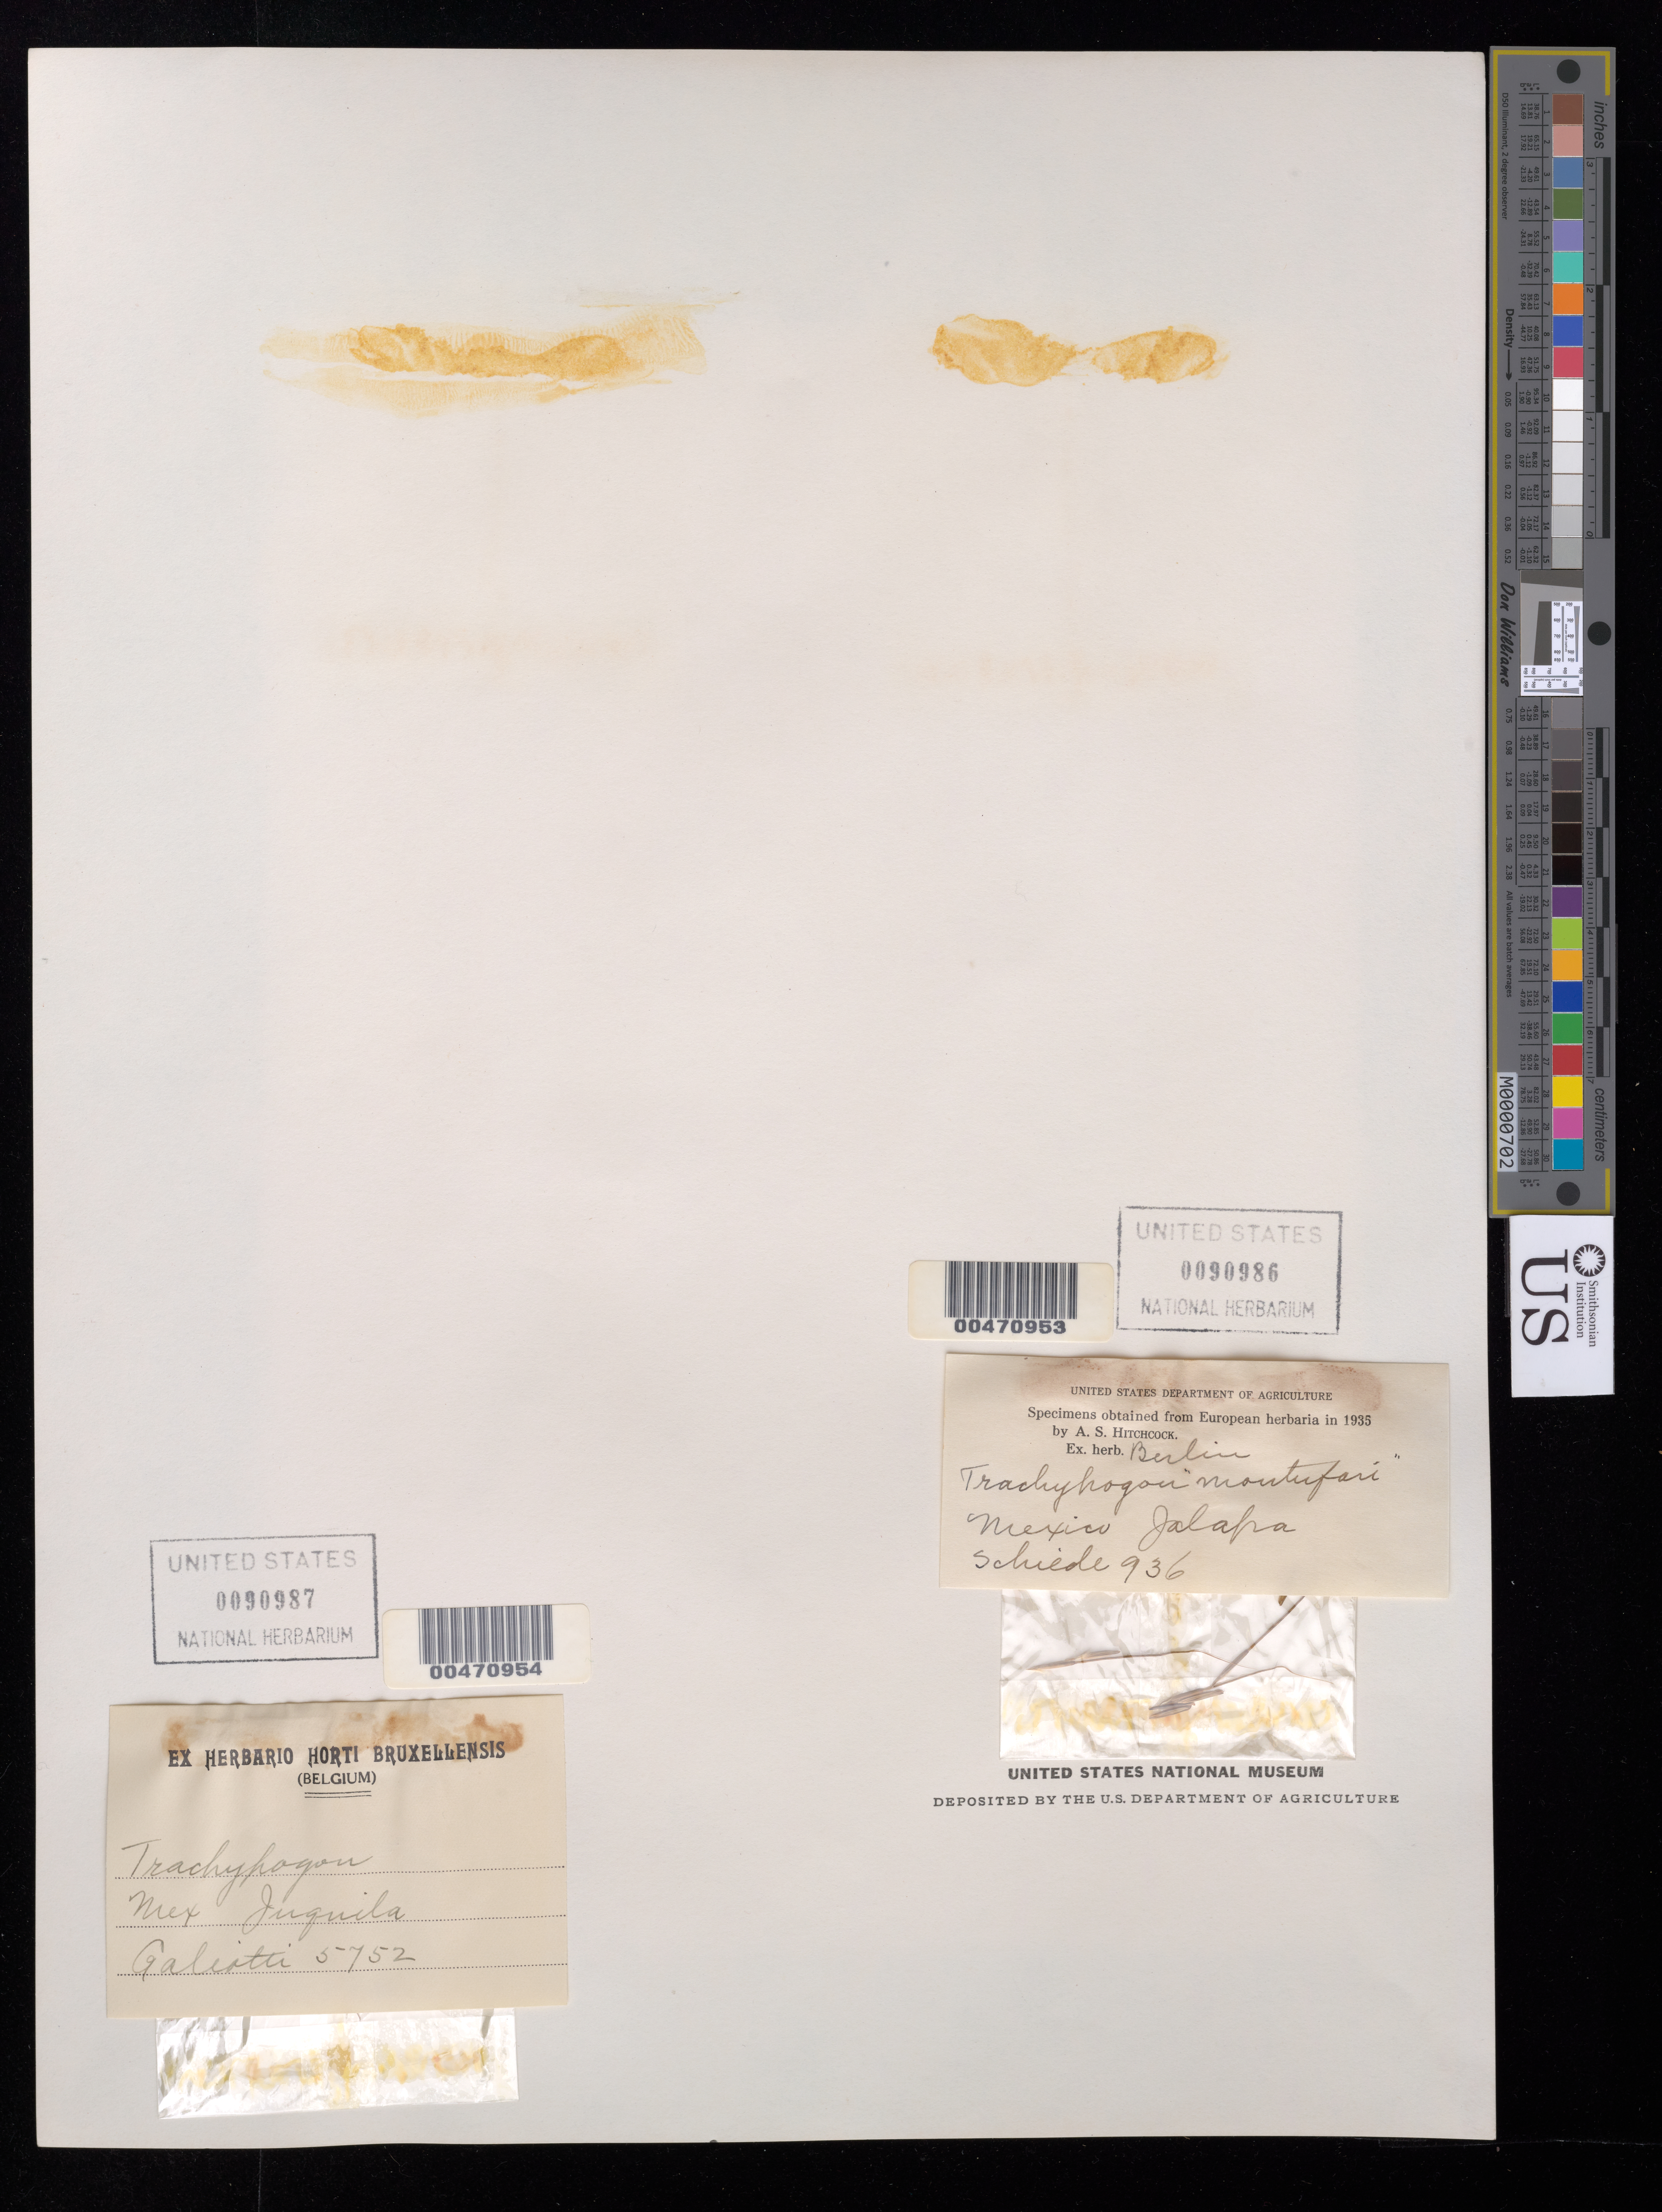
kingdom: Plantae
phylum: Tracheophyta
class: Liliopsida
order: Poales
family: Poaceae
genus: Trachypogon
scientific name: Trachypogon spicatus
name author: (L. f.) Kuntze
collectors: C. J. W. Schiede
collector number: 936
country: Mexico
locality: Jalapa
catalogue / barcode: US 90986